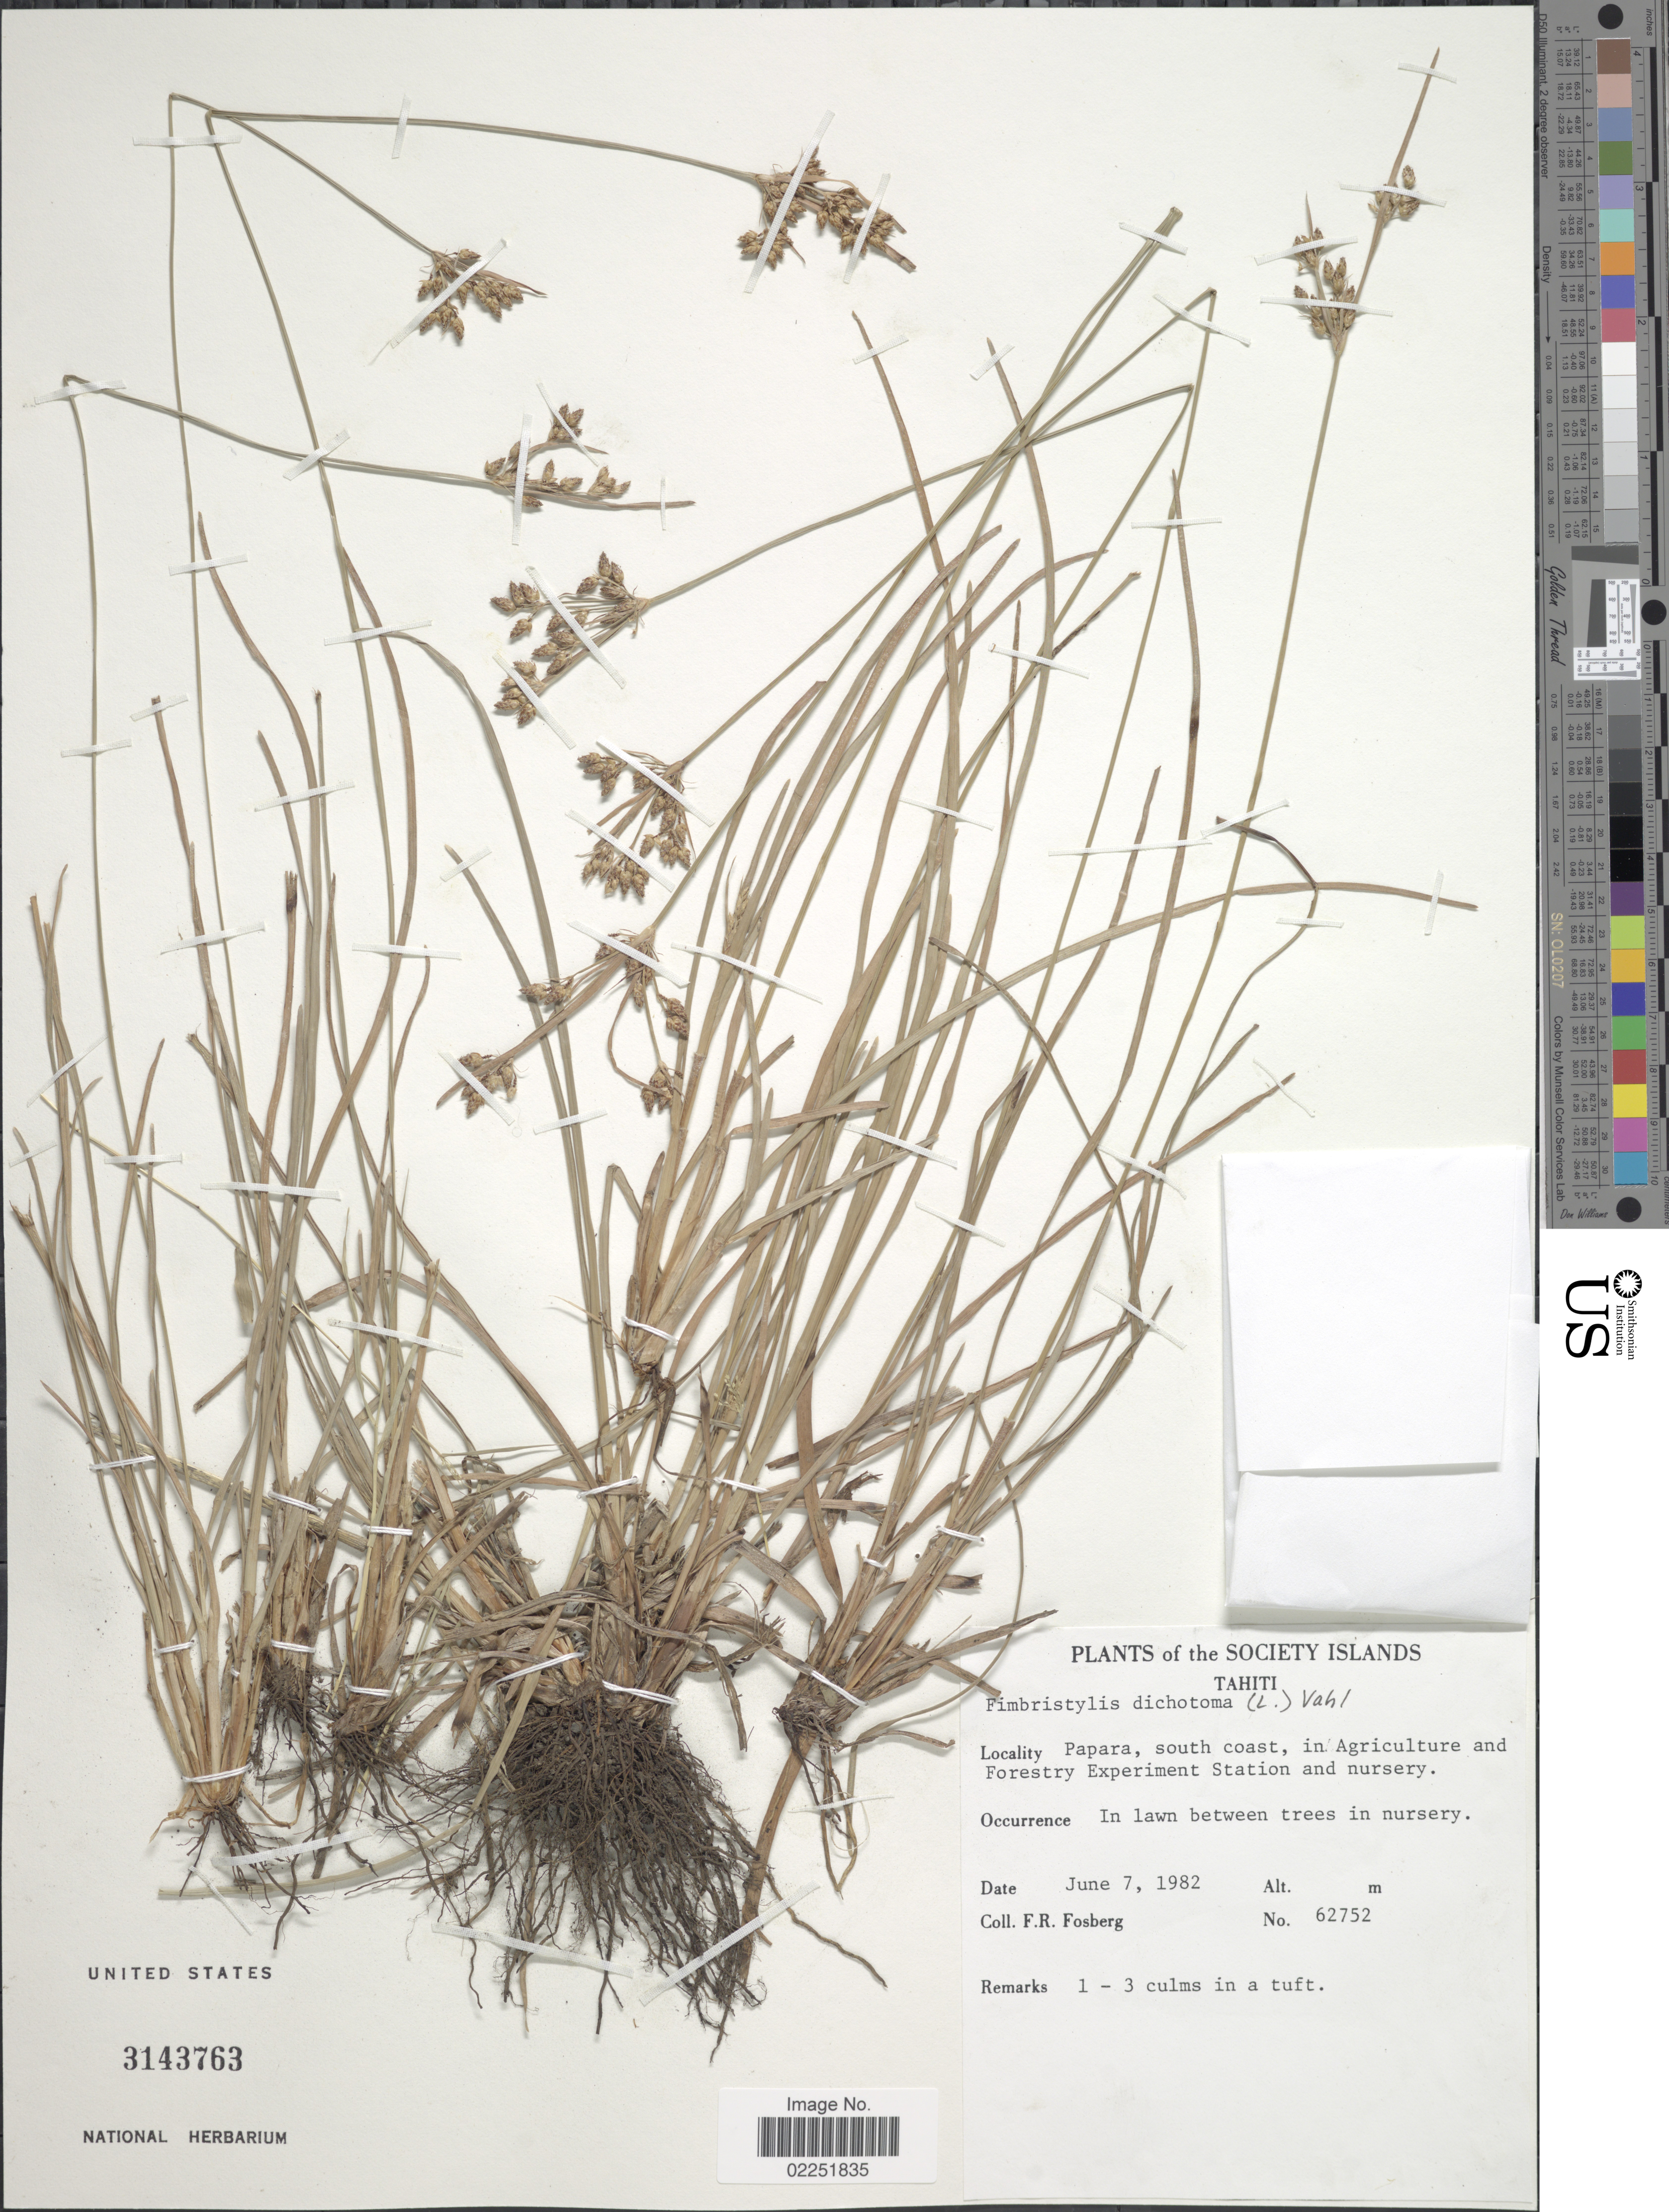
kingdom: Plantae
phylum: Tracheophyta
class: Liliopsida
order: Poales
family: Cyperaceae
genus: Fimbristylis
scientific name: Fimbristylis dichotoma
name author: (L.) Vahl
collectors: F. R. Fosberg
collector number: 62752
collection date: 1982-06-07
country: French Polynesia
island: Tahiti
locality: Society Islands, Tahiti. Papara, south coast, in Agriculture and Forestry Experiment Station and nursery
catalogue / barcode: US 3143763